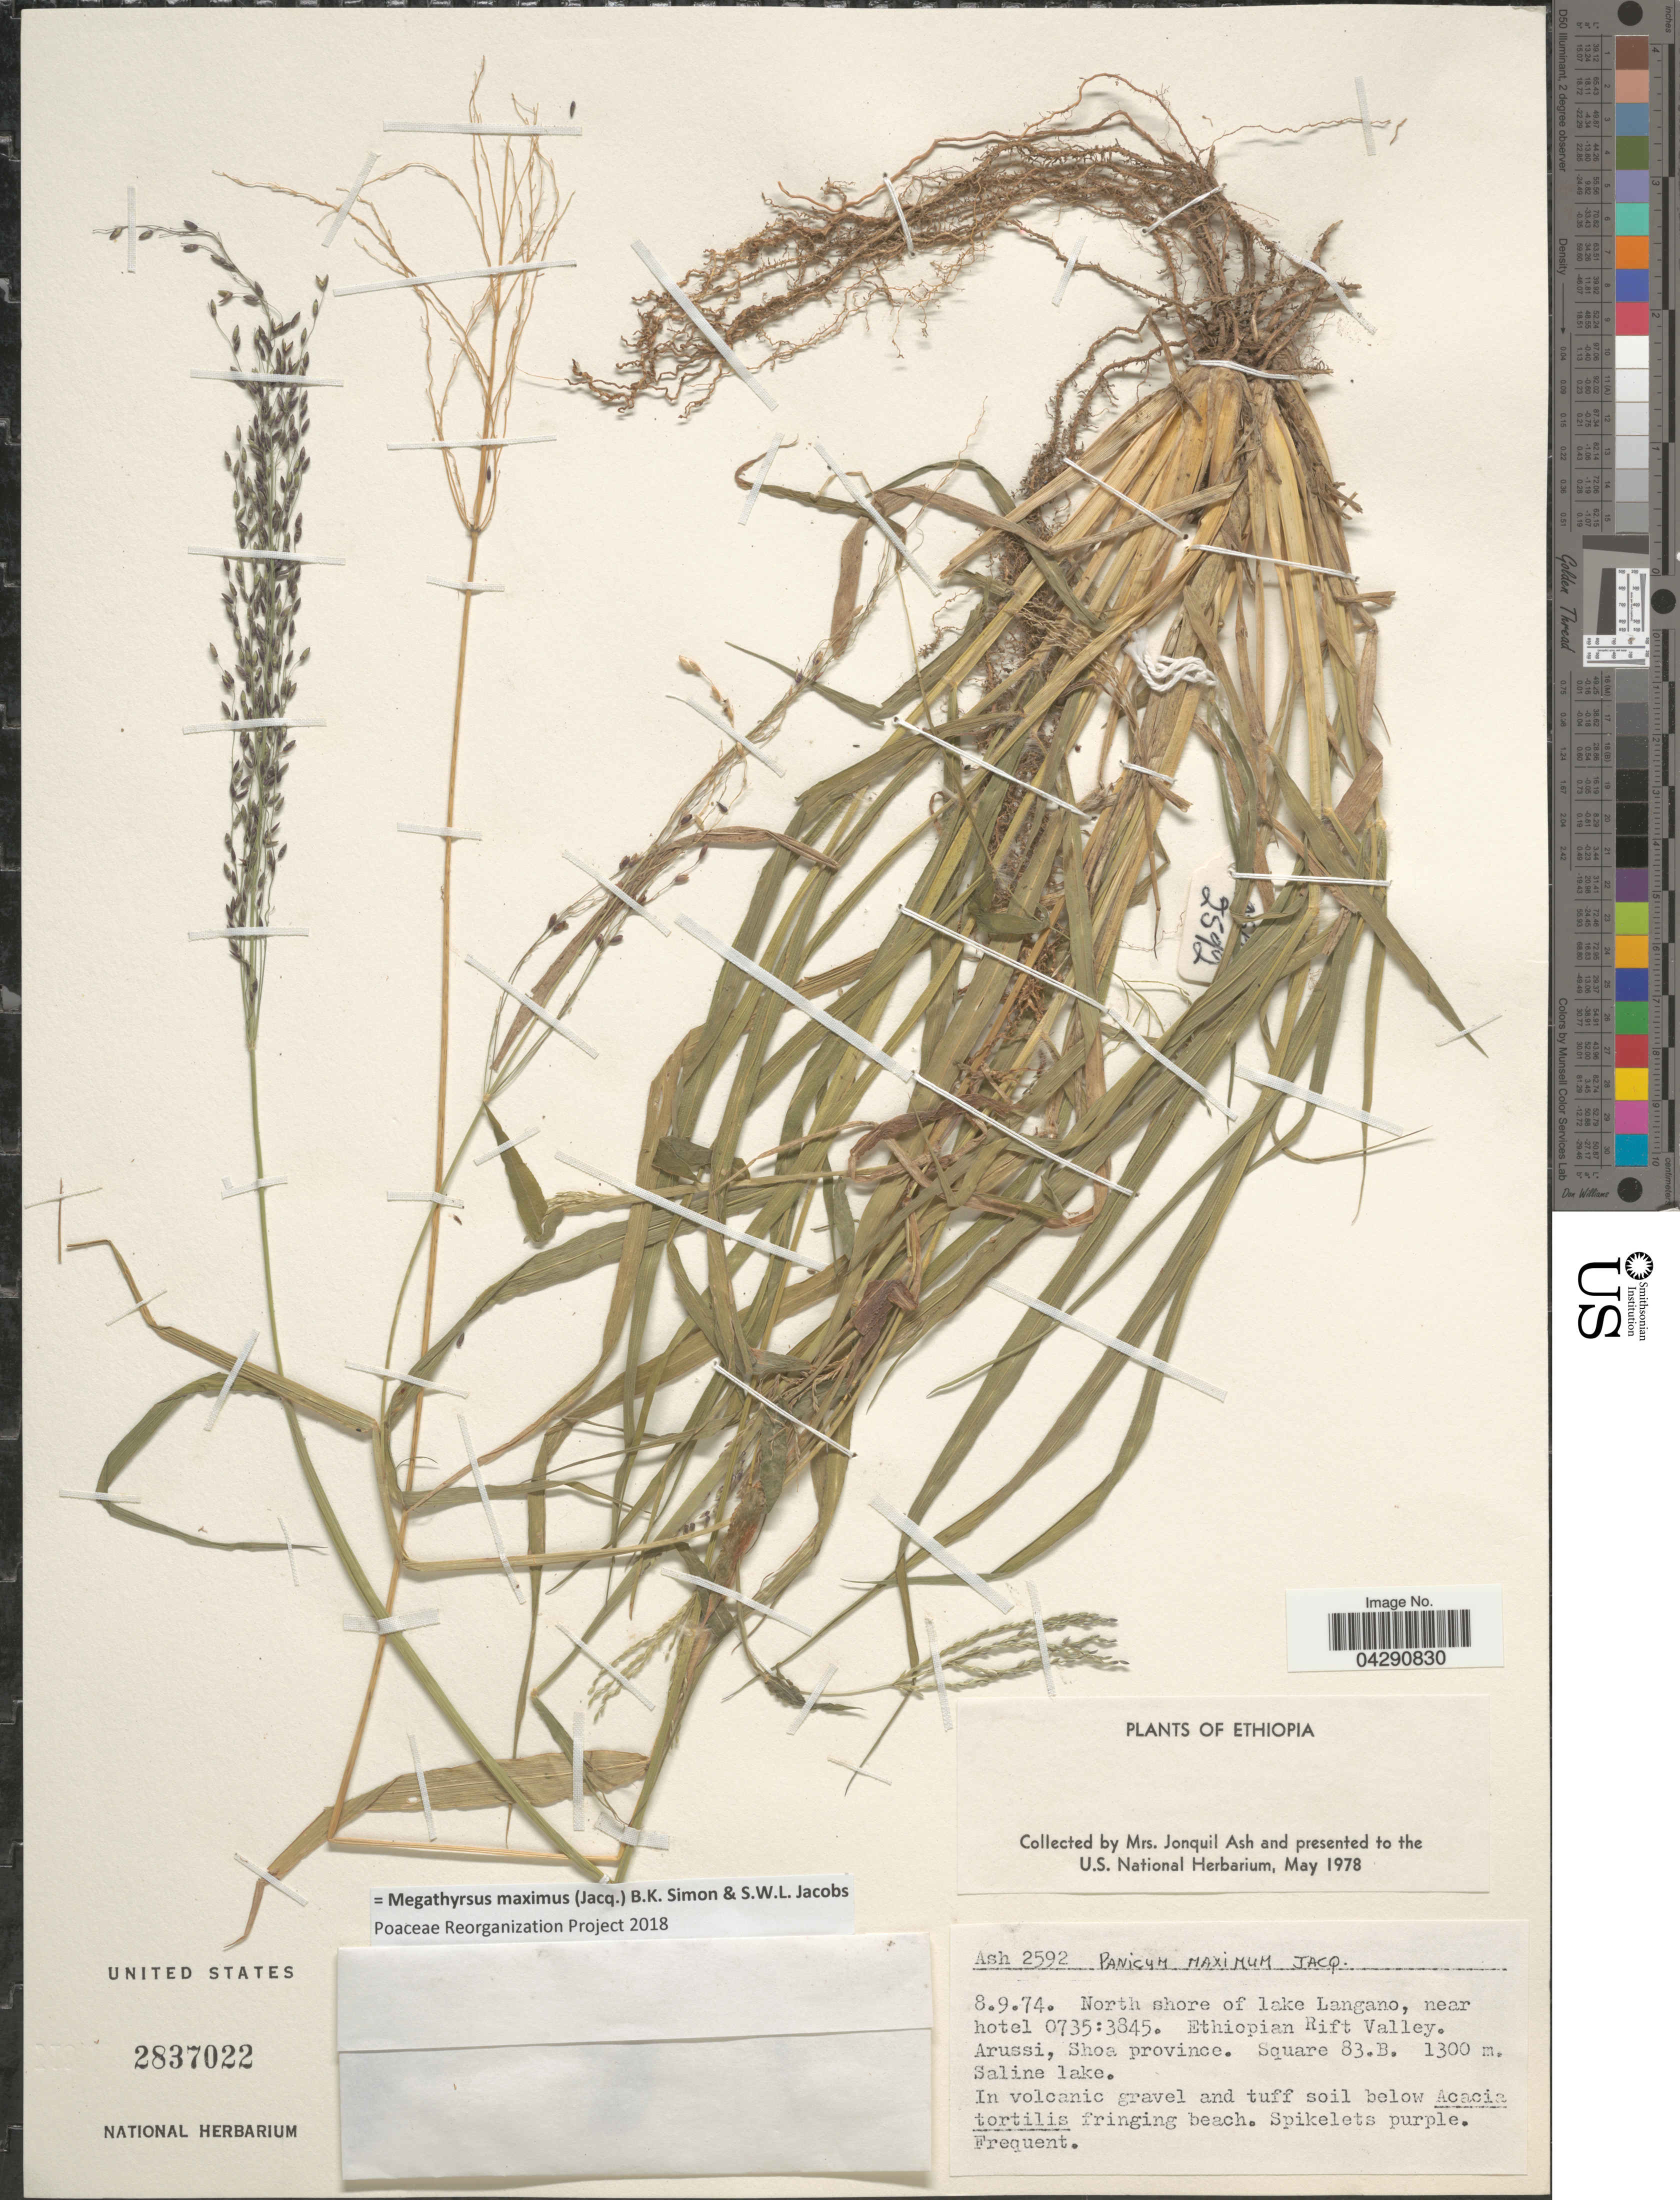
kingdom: Plantae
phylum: Tracheophyta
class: Liliopsida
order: Poales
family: Poaceae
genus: Megathyrsus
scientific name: Megathyrsus maximus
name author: (Jacq.) B.K. Simon & S.W.L. Jacobs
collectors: J. Ash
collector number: Ash 2592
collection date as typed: Transcribed d/m/y: 8/9/74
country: Ethiopia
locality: North shore of lake Langano, near hotel 0735:3845. Ethiopian Rift Valley. Arussi, Shoa province. Saline Lake.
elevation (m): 1300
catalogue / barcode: US 2837022